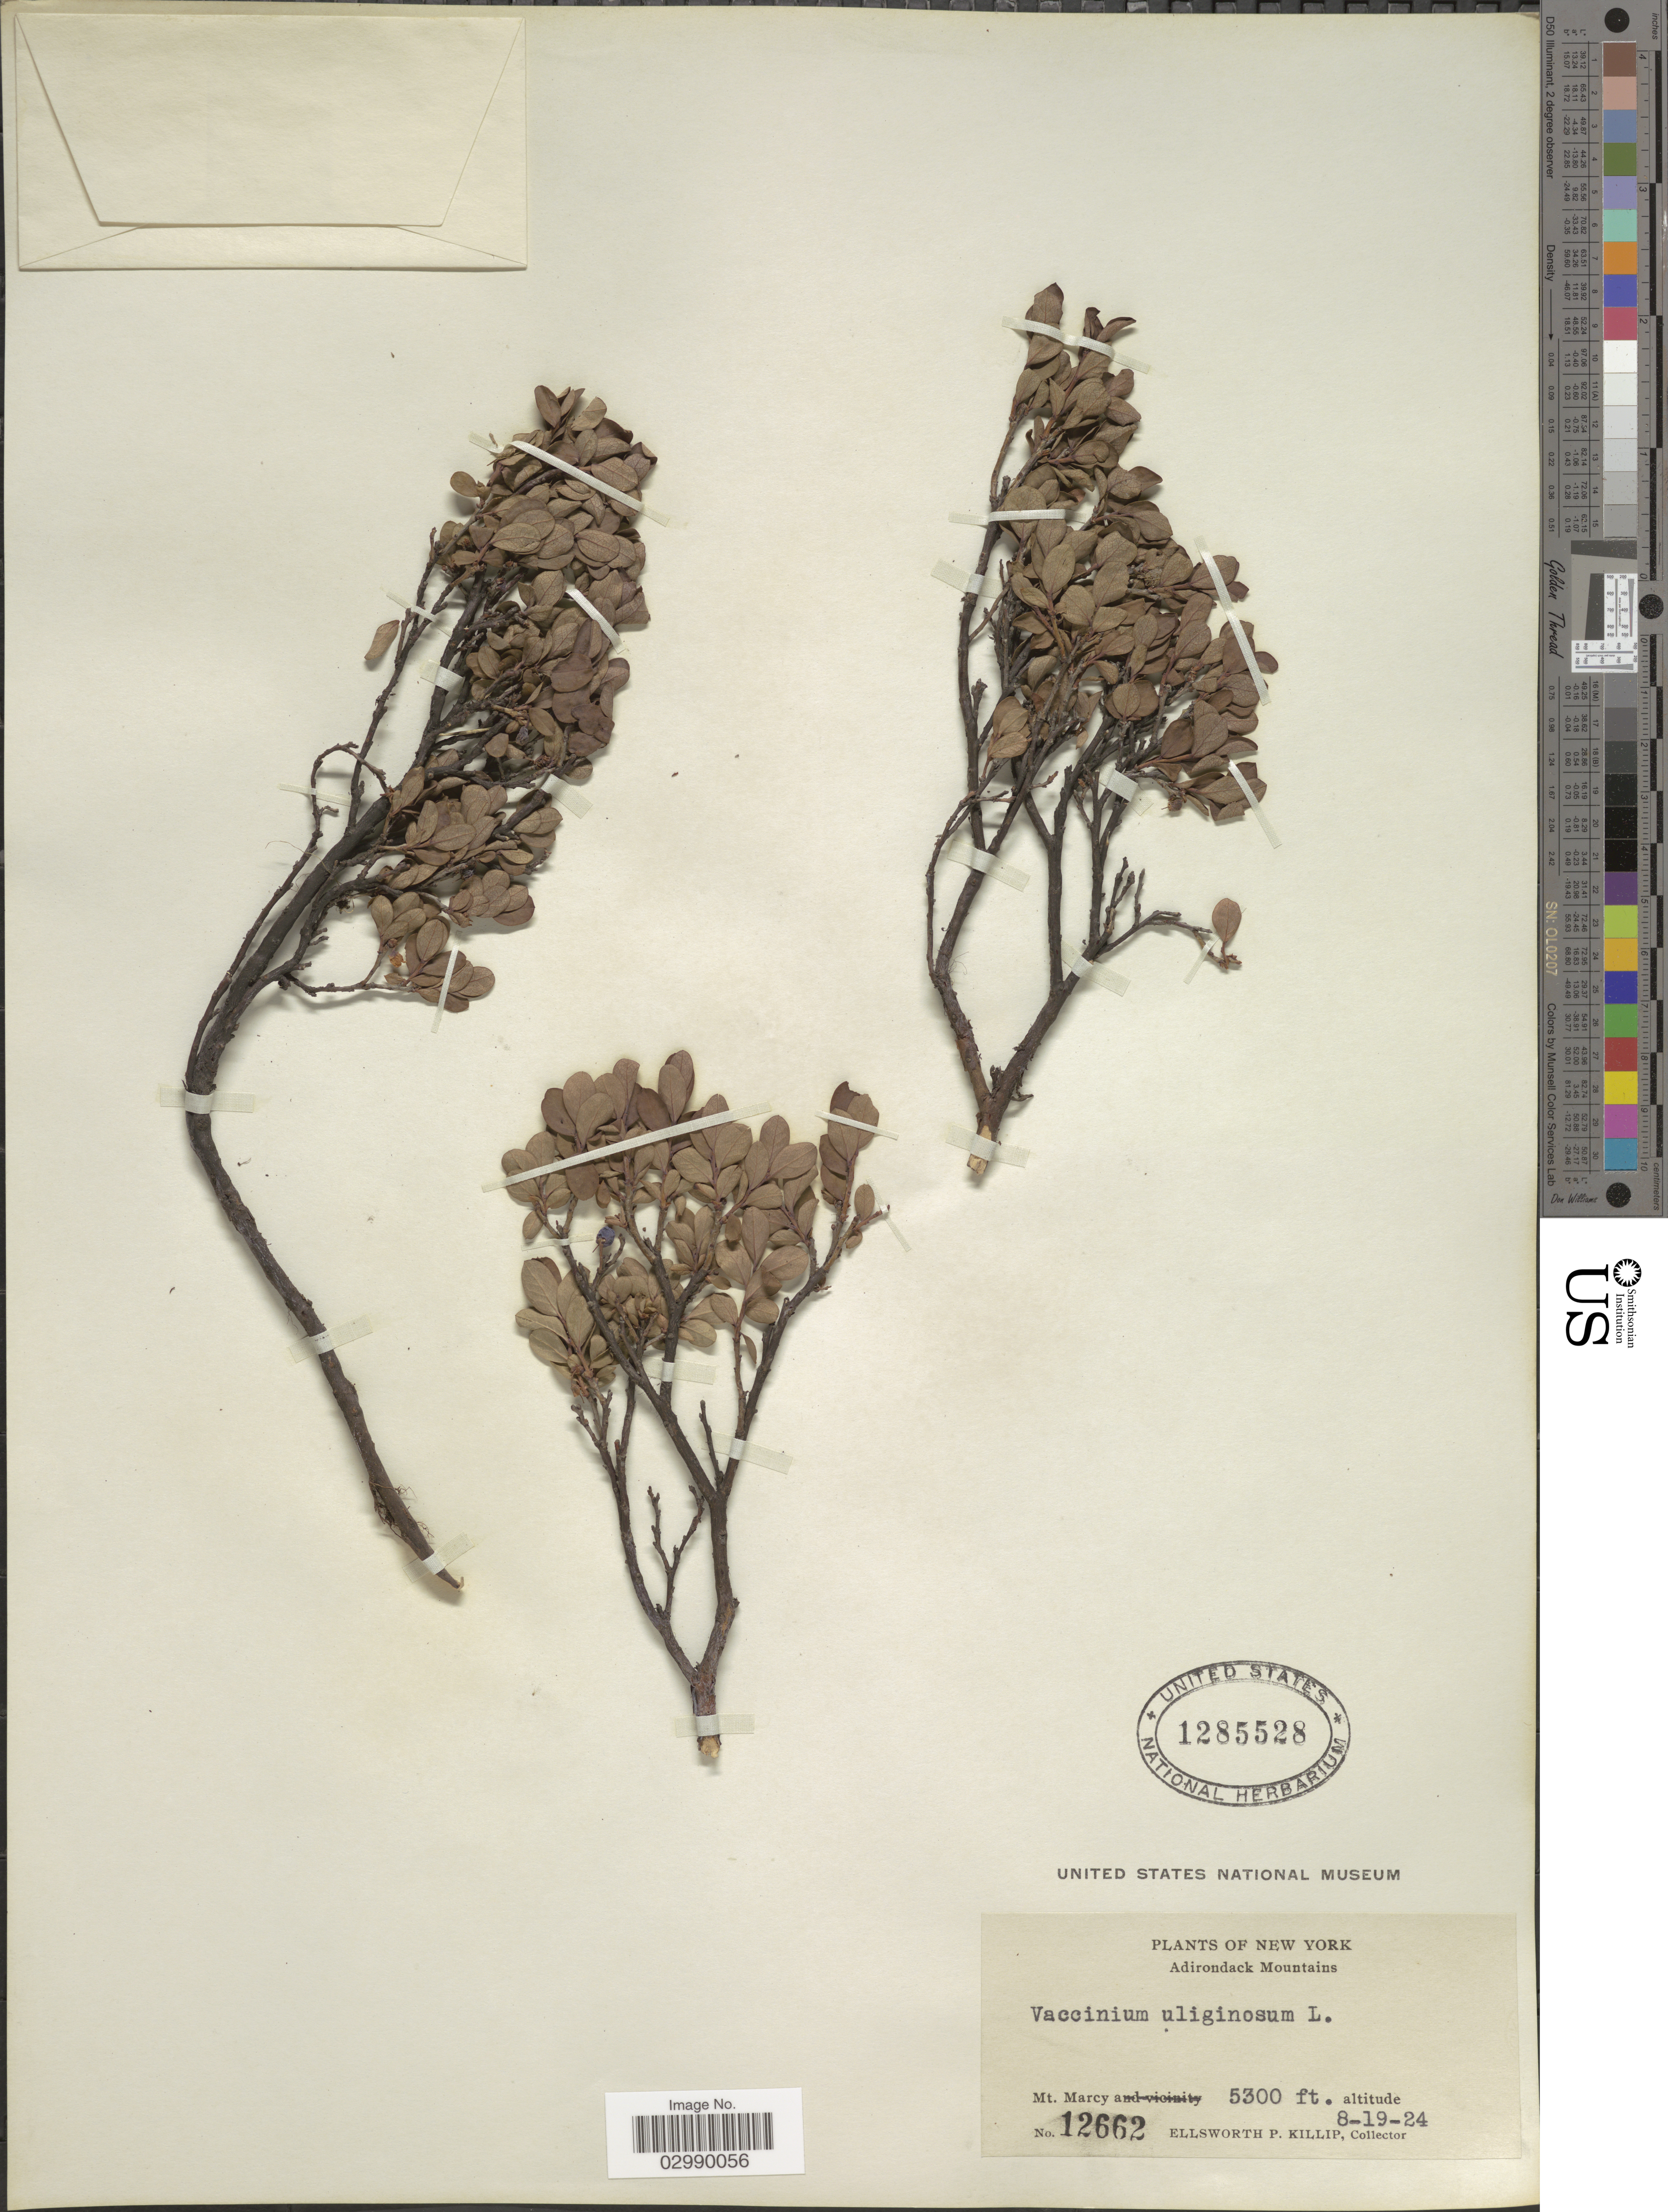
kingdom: Plantae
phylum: Tracheophyta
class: Magnoliopsida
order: Ericales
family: Ericaceae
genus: Vaccinium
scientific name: Vaccinium uliginosum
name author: L.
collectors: E. P. Killip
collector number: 12662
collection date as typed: Transcribed d/m/y: 19/8/24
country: United States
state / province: New York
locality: Adirondack Mountains, Mt. Marcy.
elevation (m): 1615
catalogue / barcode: US 1285528